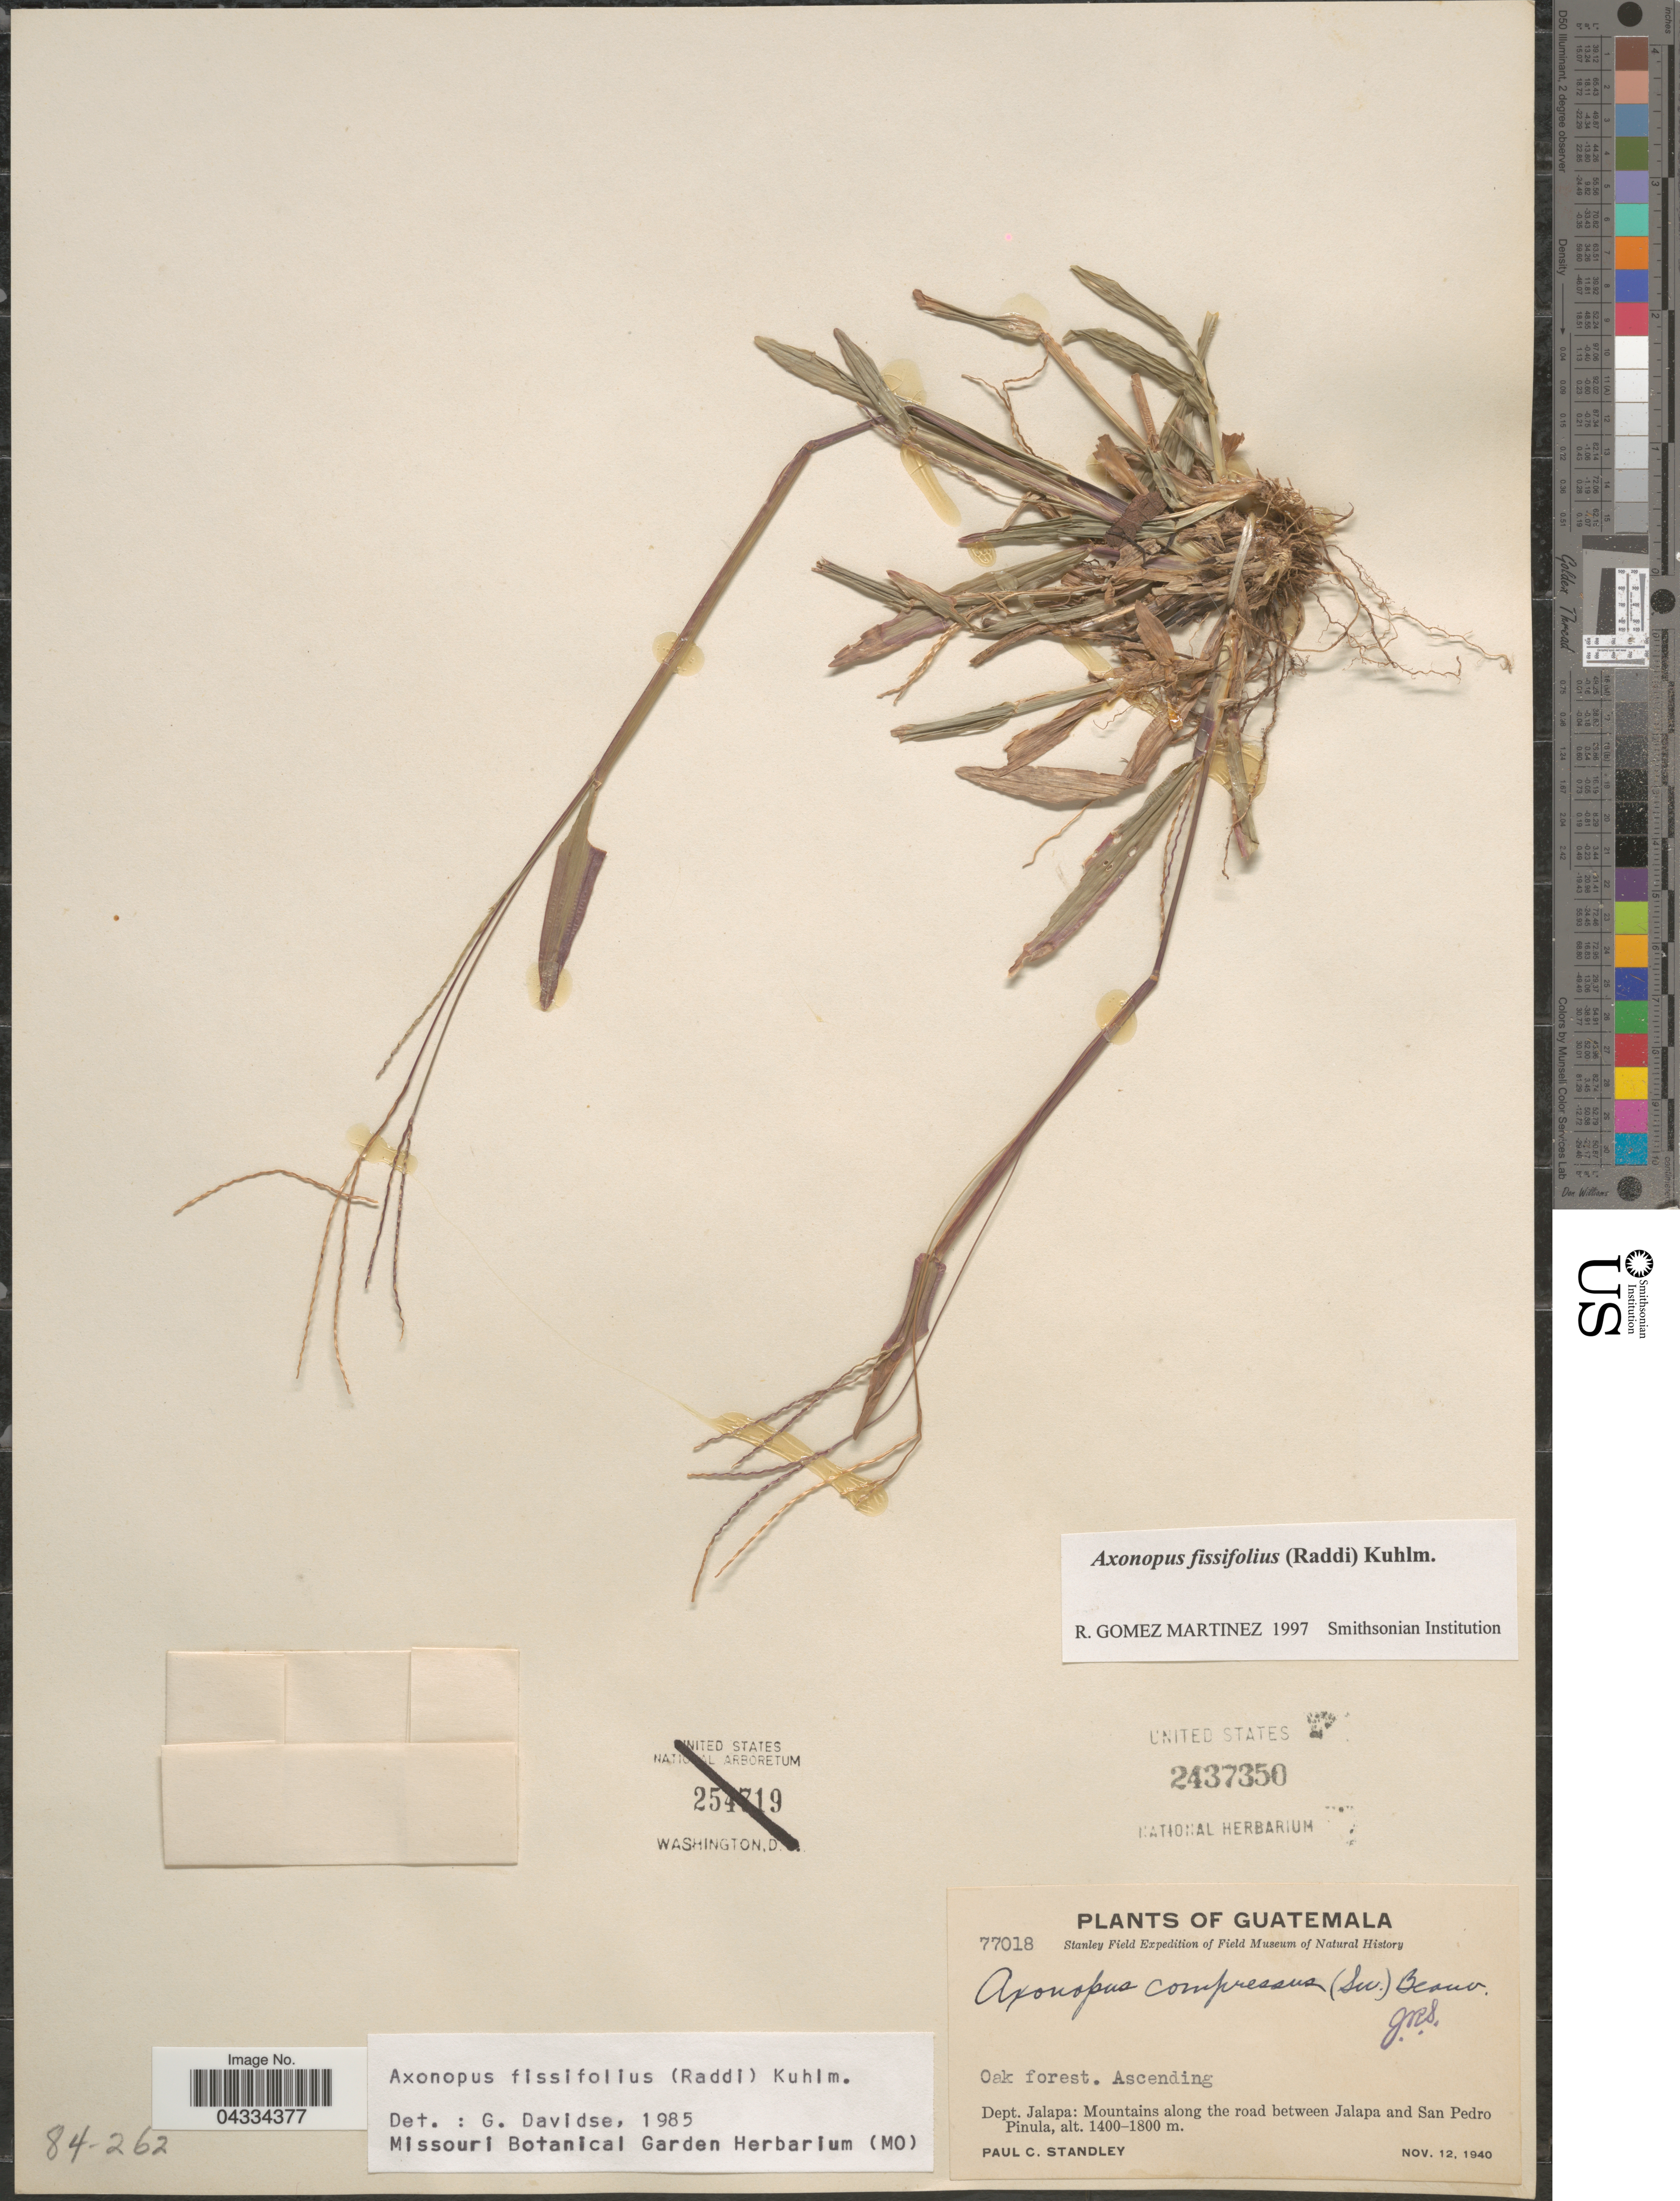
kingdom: Plantae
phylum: Tracheophyta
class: Liliopsida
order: Poales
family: Poaceae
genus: Axonopus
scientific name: Axonopus fissifolius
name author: (Raddi) Kuhlm.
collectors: P. C. Standley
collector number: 77018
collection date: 1940-11-12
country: Guatemala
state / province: Jalapa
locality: Stanley Field Expedition. Dept. Jalapa: Mountains along the road between Jalapa and San Pedro Pinula.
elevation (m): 1400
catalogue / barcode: US 2437350